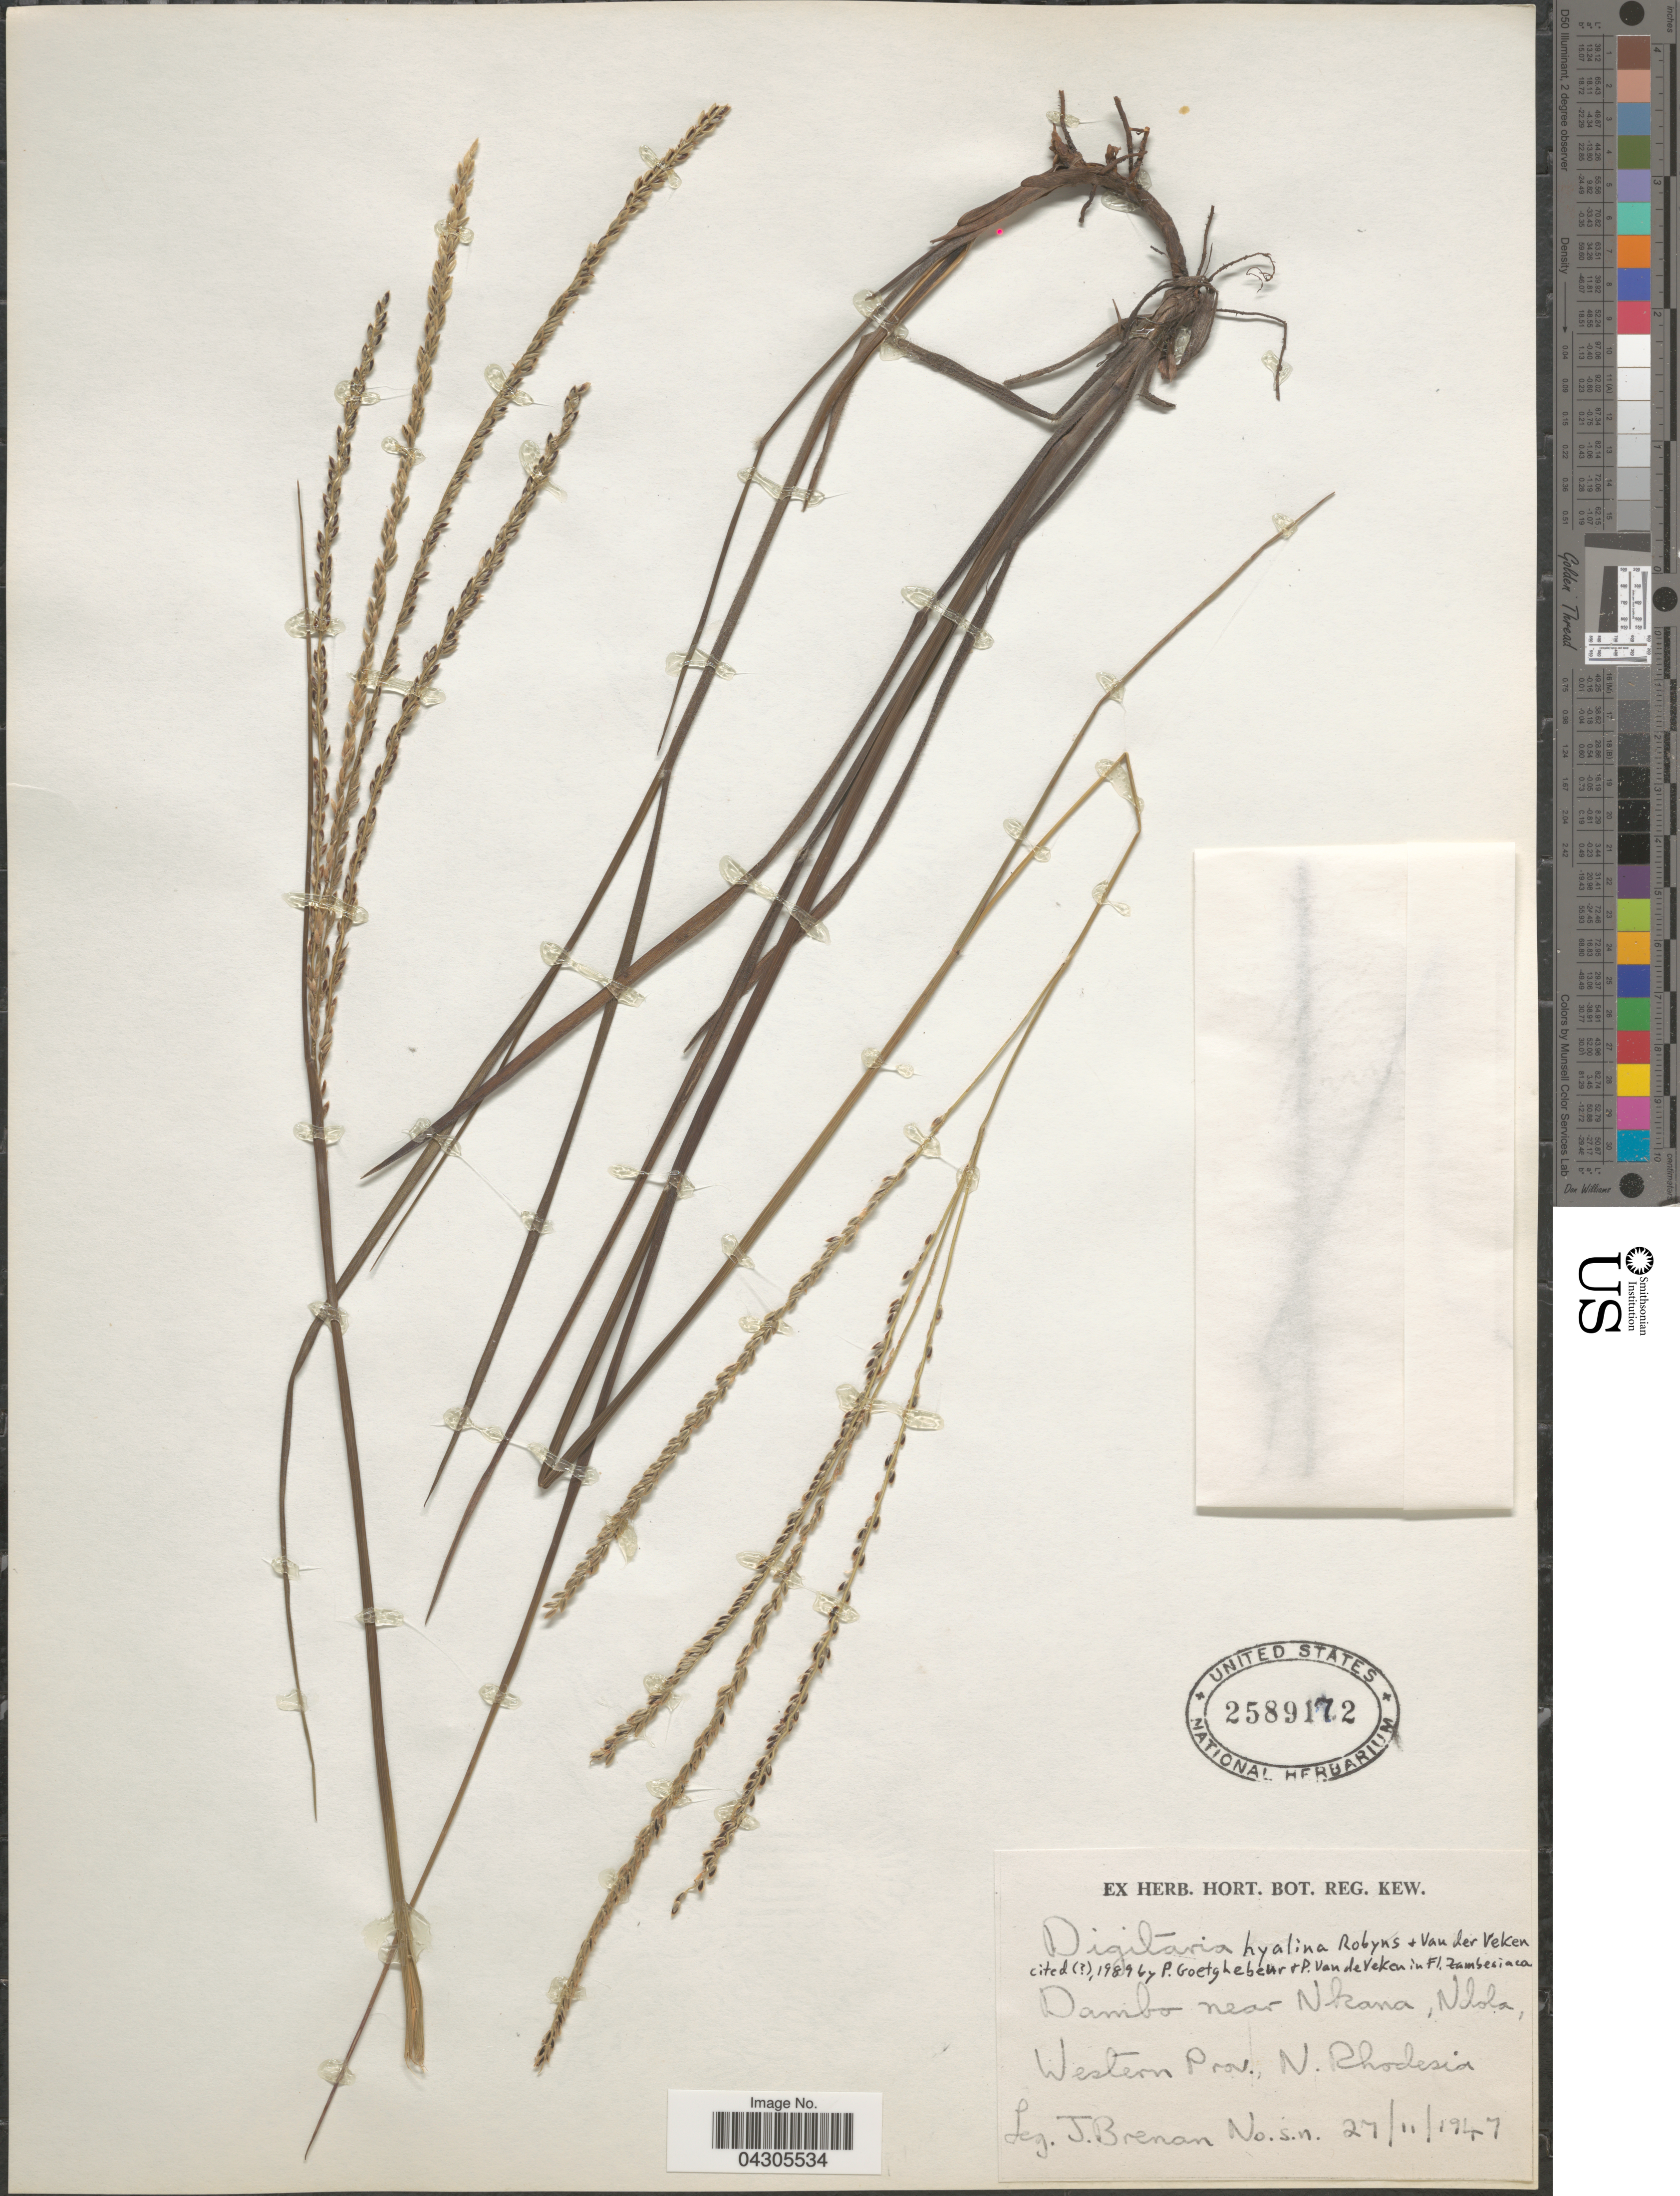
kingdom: Plantae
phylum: Tracheophyta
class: Liliopsida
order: Poales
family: Poaceae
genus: Digitaria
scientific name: Digitaria hyalina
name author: Robyns & Van der Veken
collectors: J. Brenan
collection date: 1947-11-27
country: Zambia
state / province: Western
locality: Dambo near Nkana, Nlola, N. Rhodesia.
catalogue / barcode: US 2589172